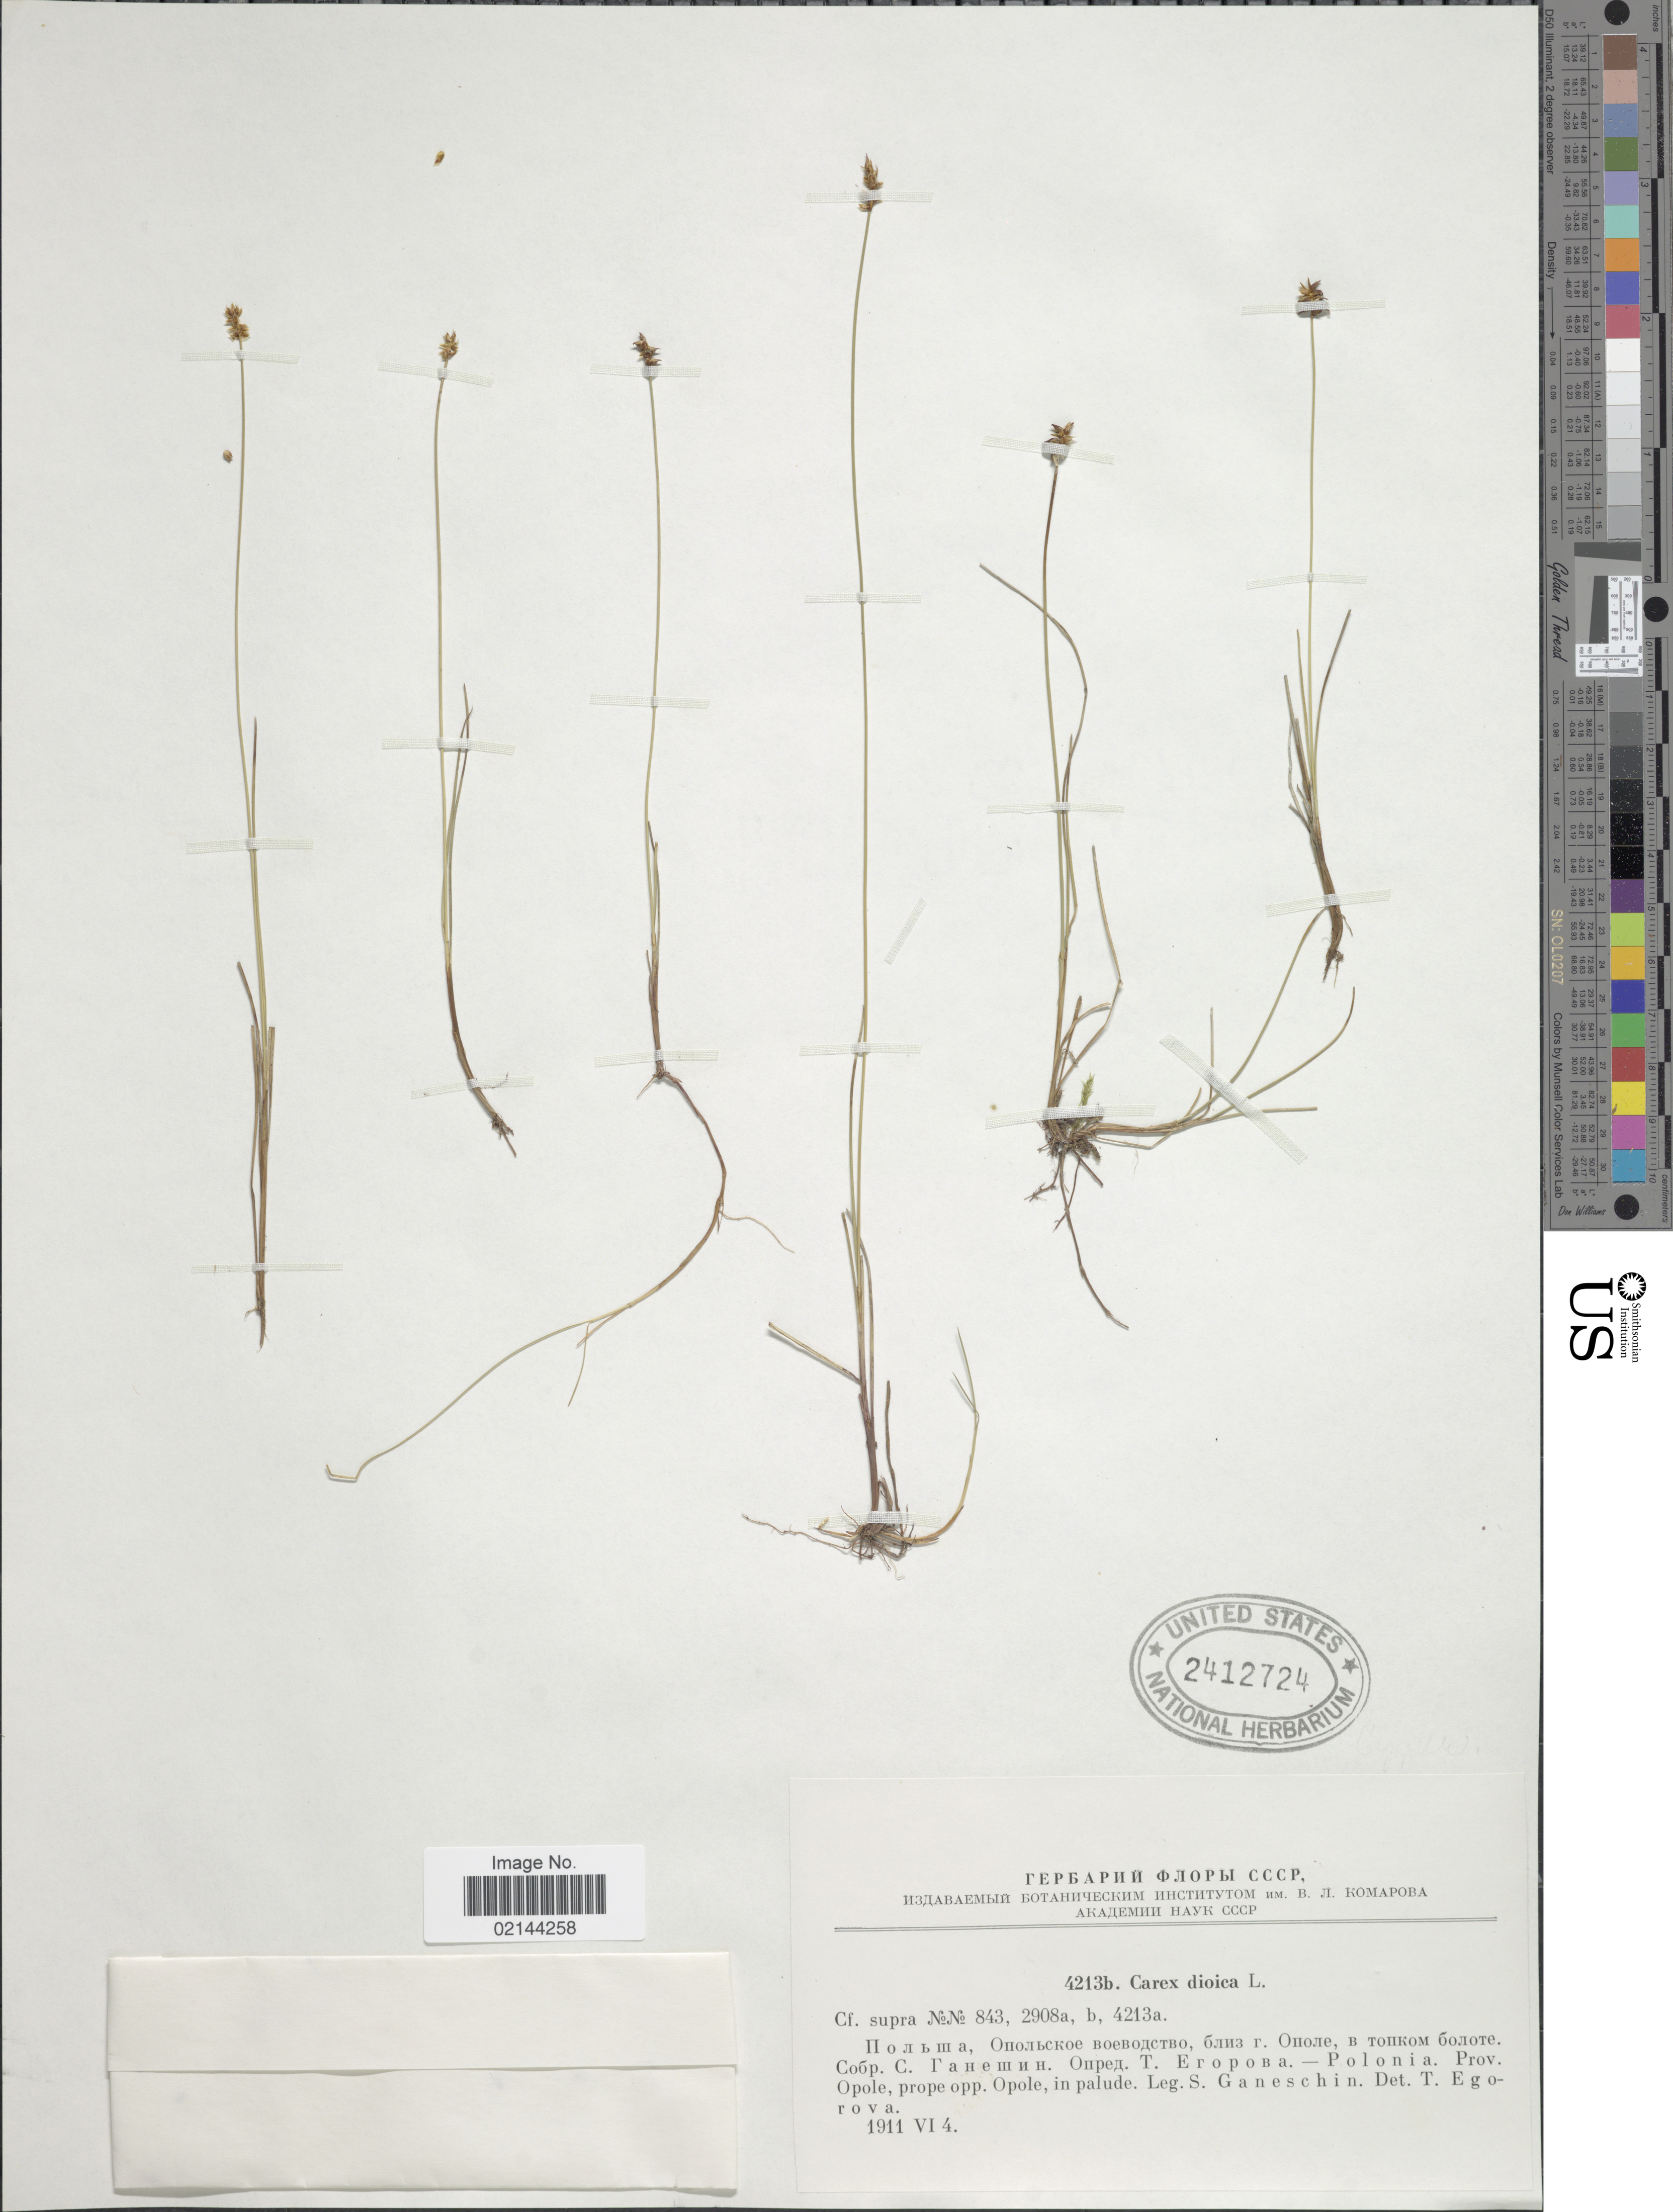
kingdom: Plantae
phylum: Tracheophyta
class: Liliopsida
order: Poales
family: Cyperaceae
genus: Carex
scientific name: Carex dioica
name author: L.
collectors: S. Ganeschin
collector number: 4213b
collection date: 1911-06-04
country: Poland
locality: T. Eropoba, Polonia, Prov. Opole, prope opp. Opol, in palude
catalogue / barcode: US 2412724